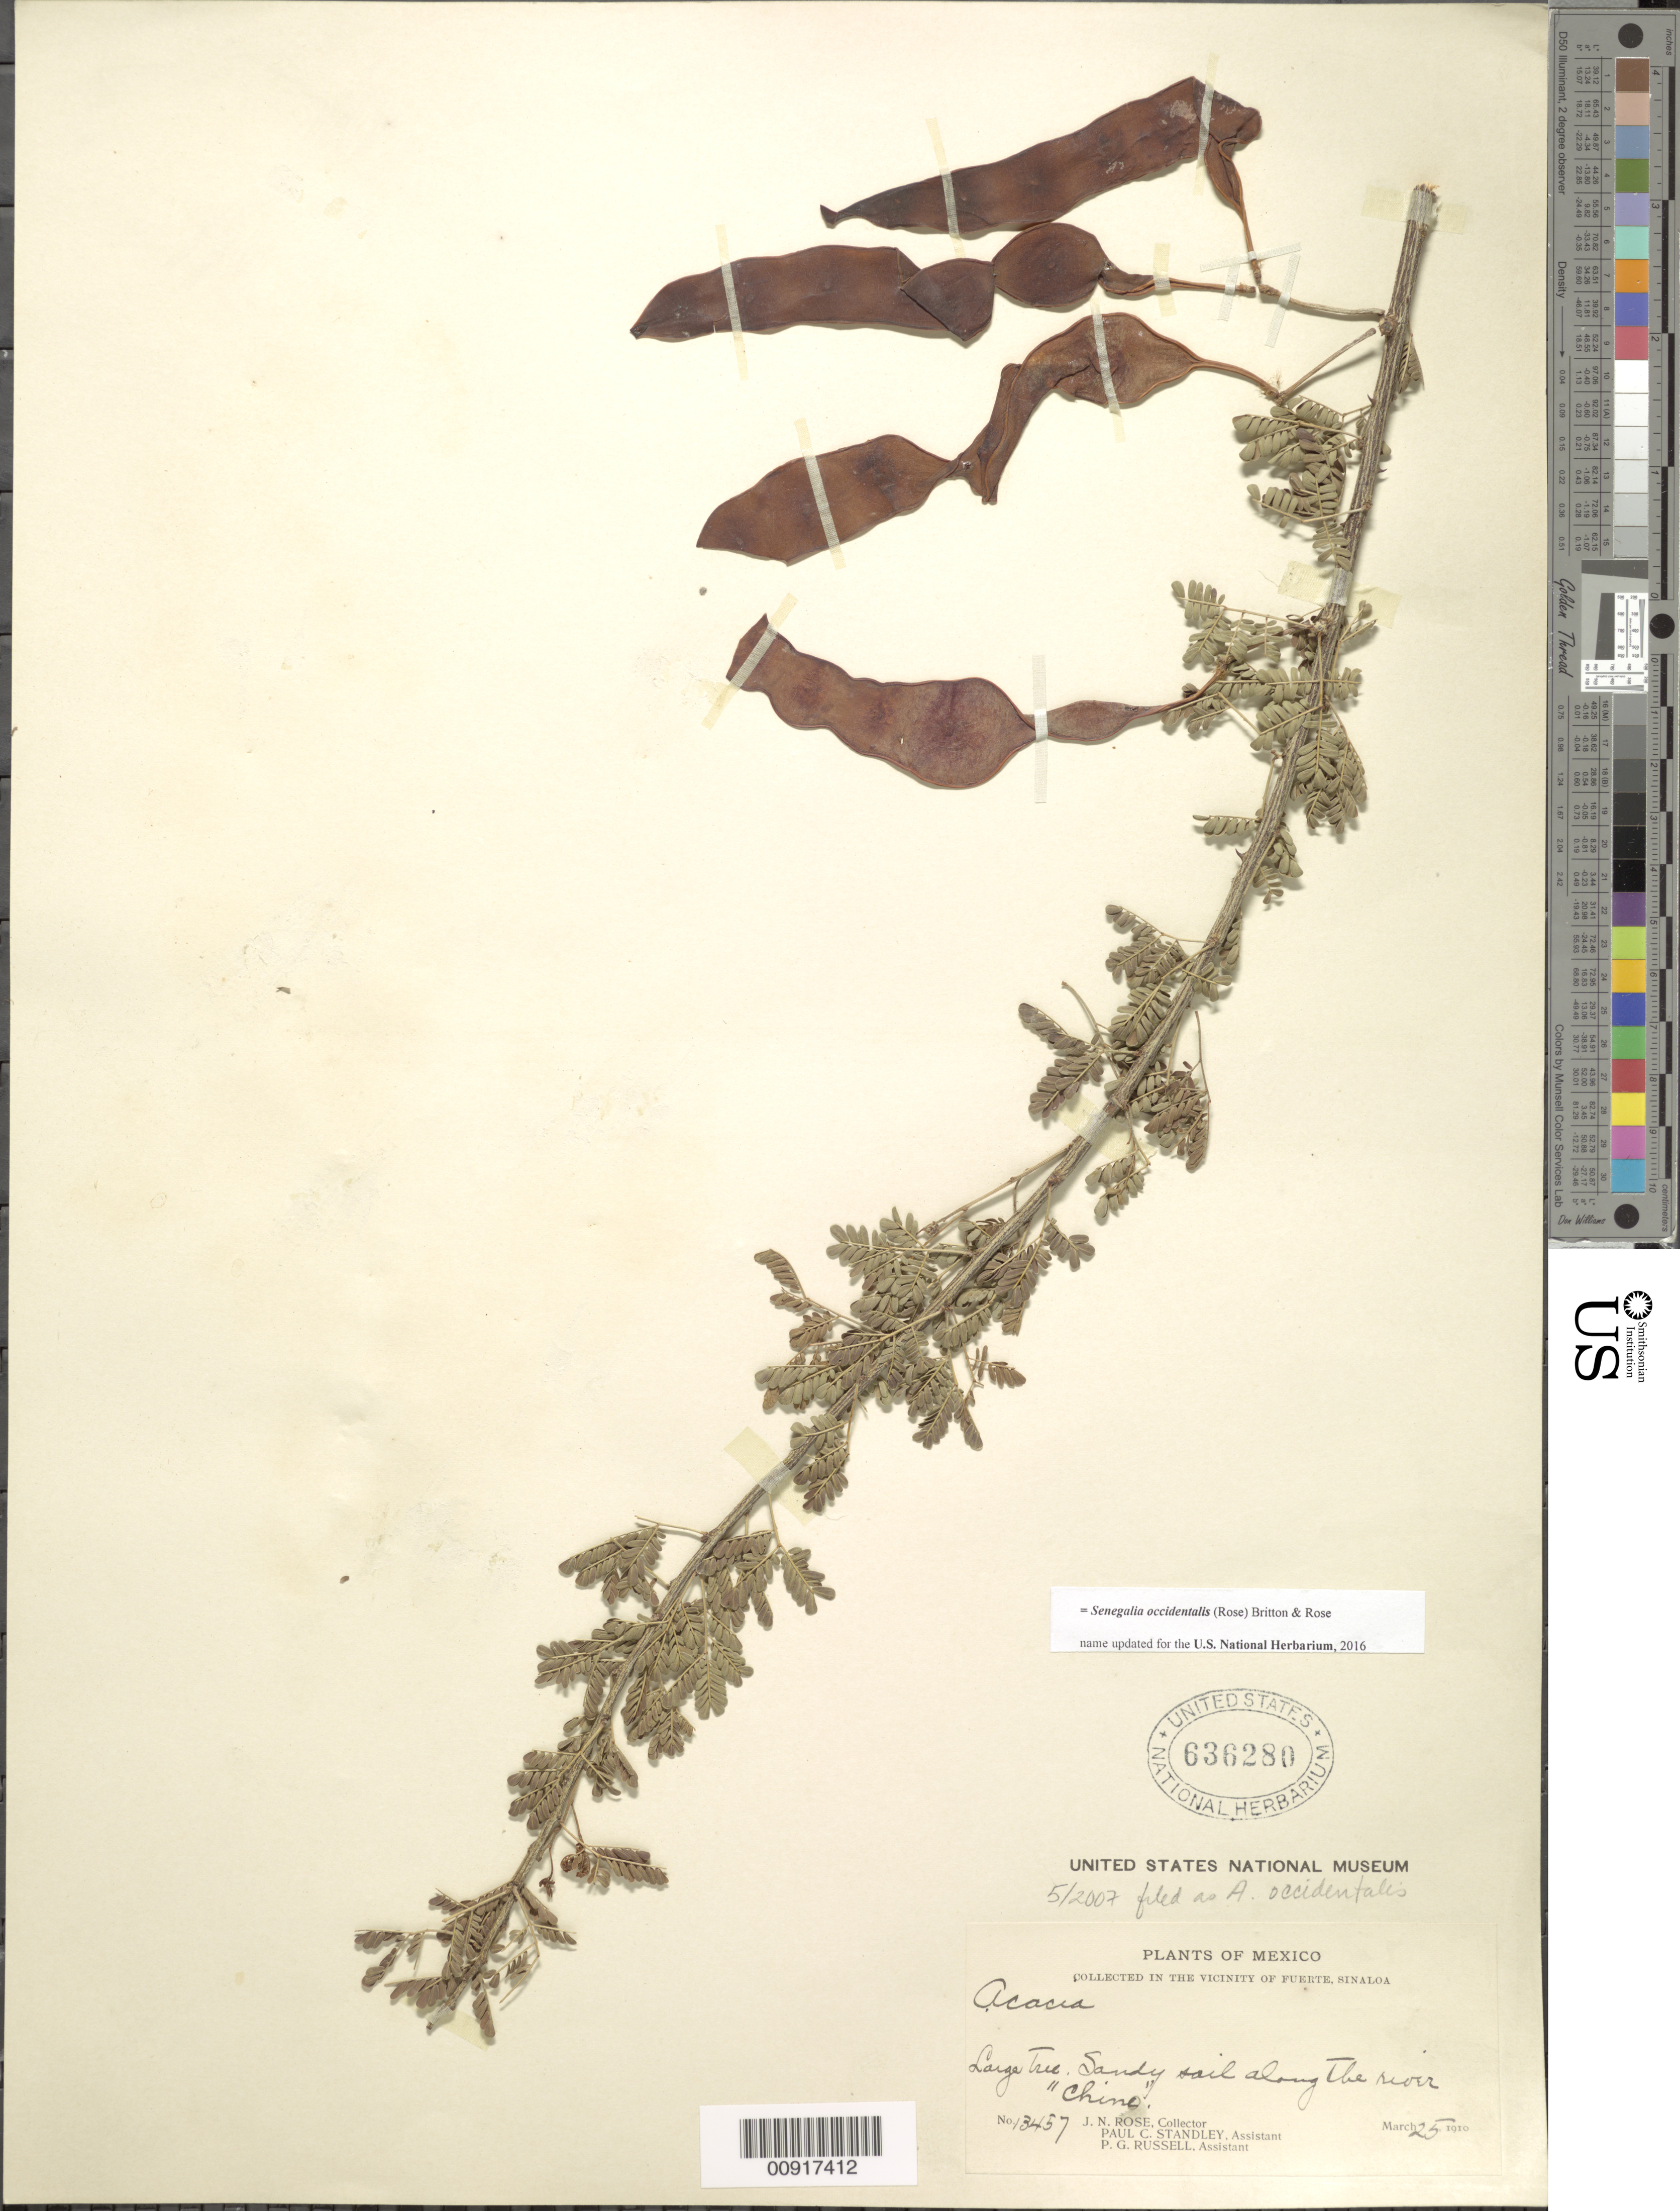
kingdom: Plantae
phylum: Tracheophyta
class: Magnoliopsida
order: Fabales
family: Fabaceae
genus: Senegalia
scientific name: Senegalia occidentalis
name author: (Rose) Britton & Rose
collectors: J. N. Rose, P. C. Standley & P. G. Russell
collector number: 13457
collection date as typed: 25 Mar 1910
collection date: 1910-03-25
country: Mexico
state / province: Sinaloa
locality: In the vicinity of Fuerte, Sinaloa.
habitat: Sandy soil along the river.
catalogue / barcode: US 636280